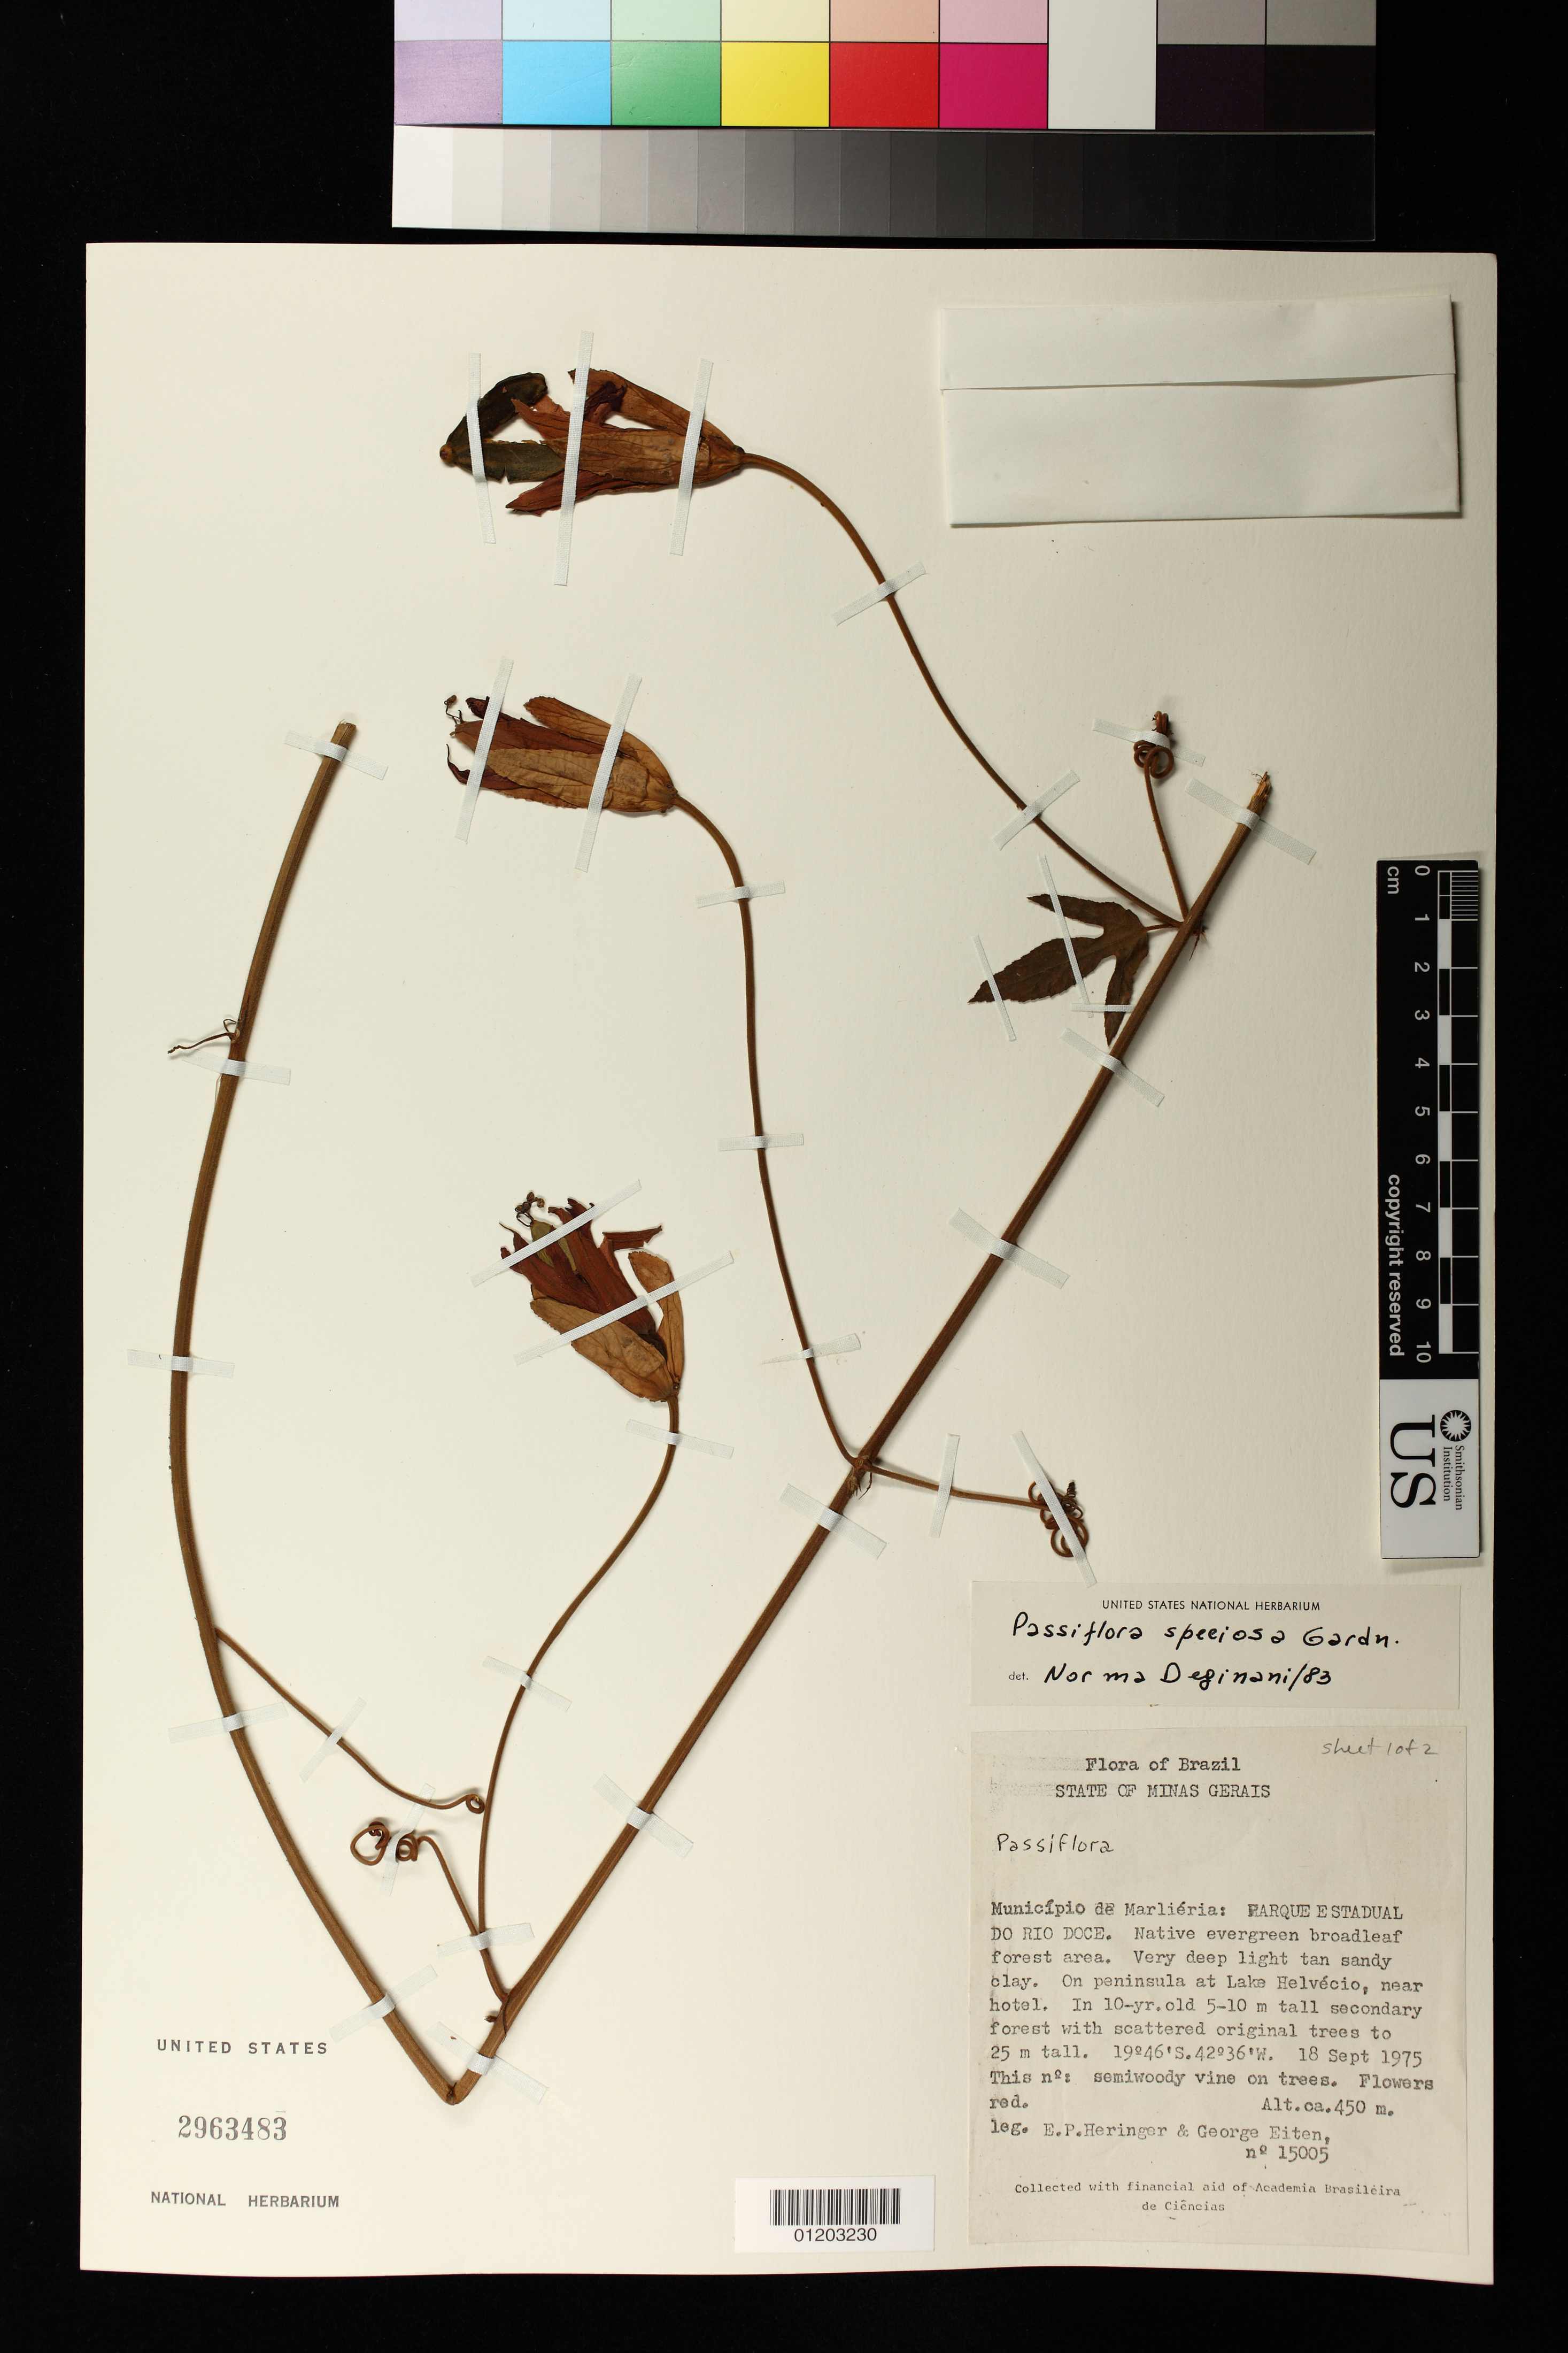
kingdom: Plantae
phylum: Tracheophyta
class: Magnoliopsida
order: Malpighiales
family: Passifloraceae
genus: Passiflora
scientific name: Passiflora speciosa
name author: Gardner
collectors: E. P. Heringer & G. Eiten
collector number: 15005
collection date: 1975-09-18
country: Brazil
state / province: Minas Gerais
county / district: Marlieria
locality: Parque Estadual do Rio Doce. On peninsula at Lake Helvecio, near hotel.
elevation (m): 450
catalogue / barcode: US 2963483